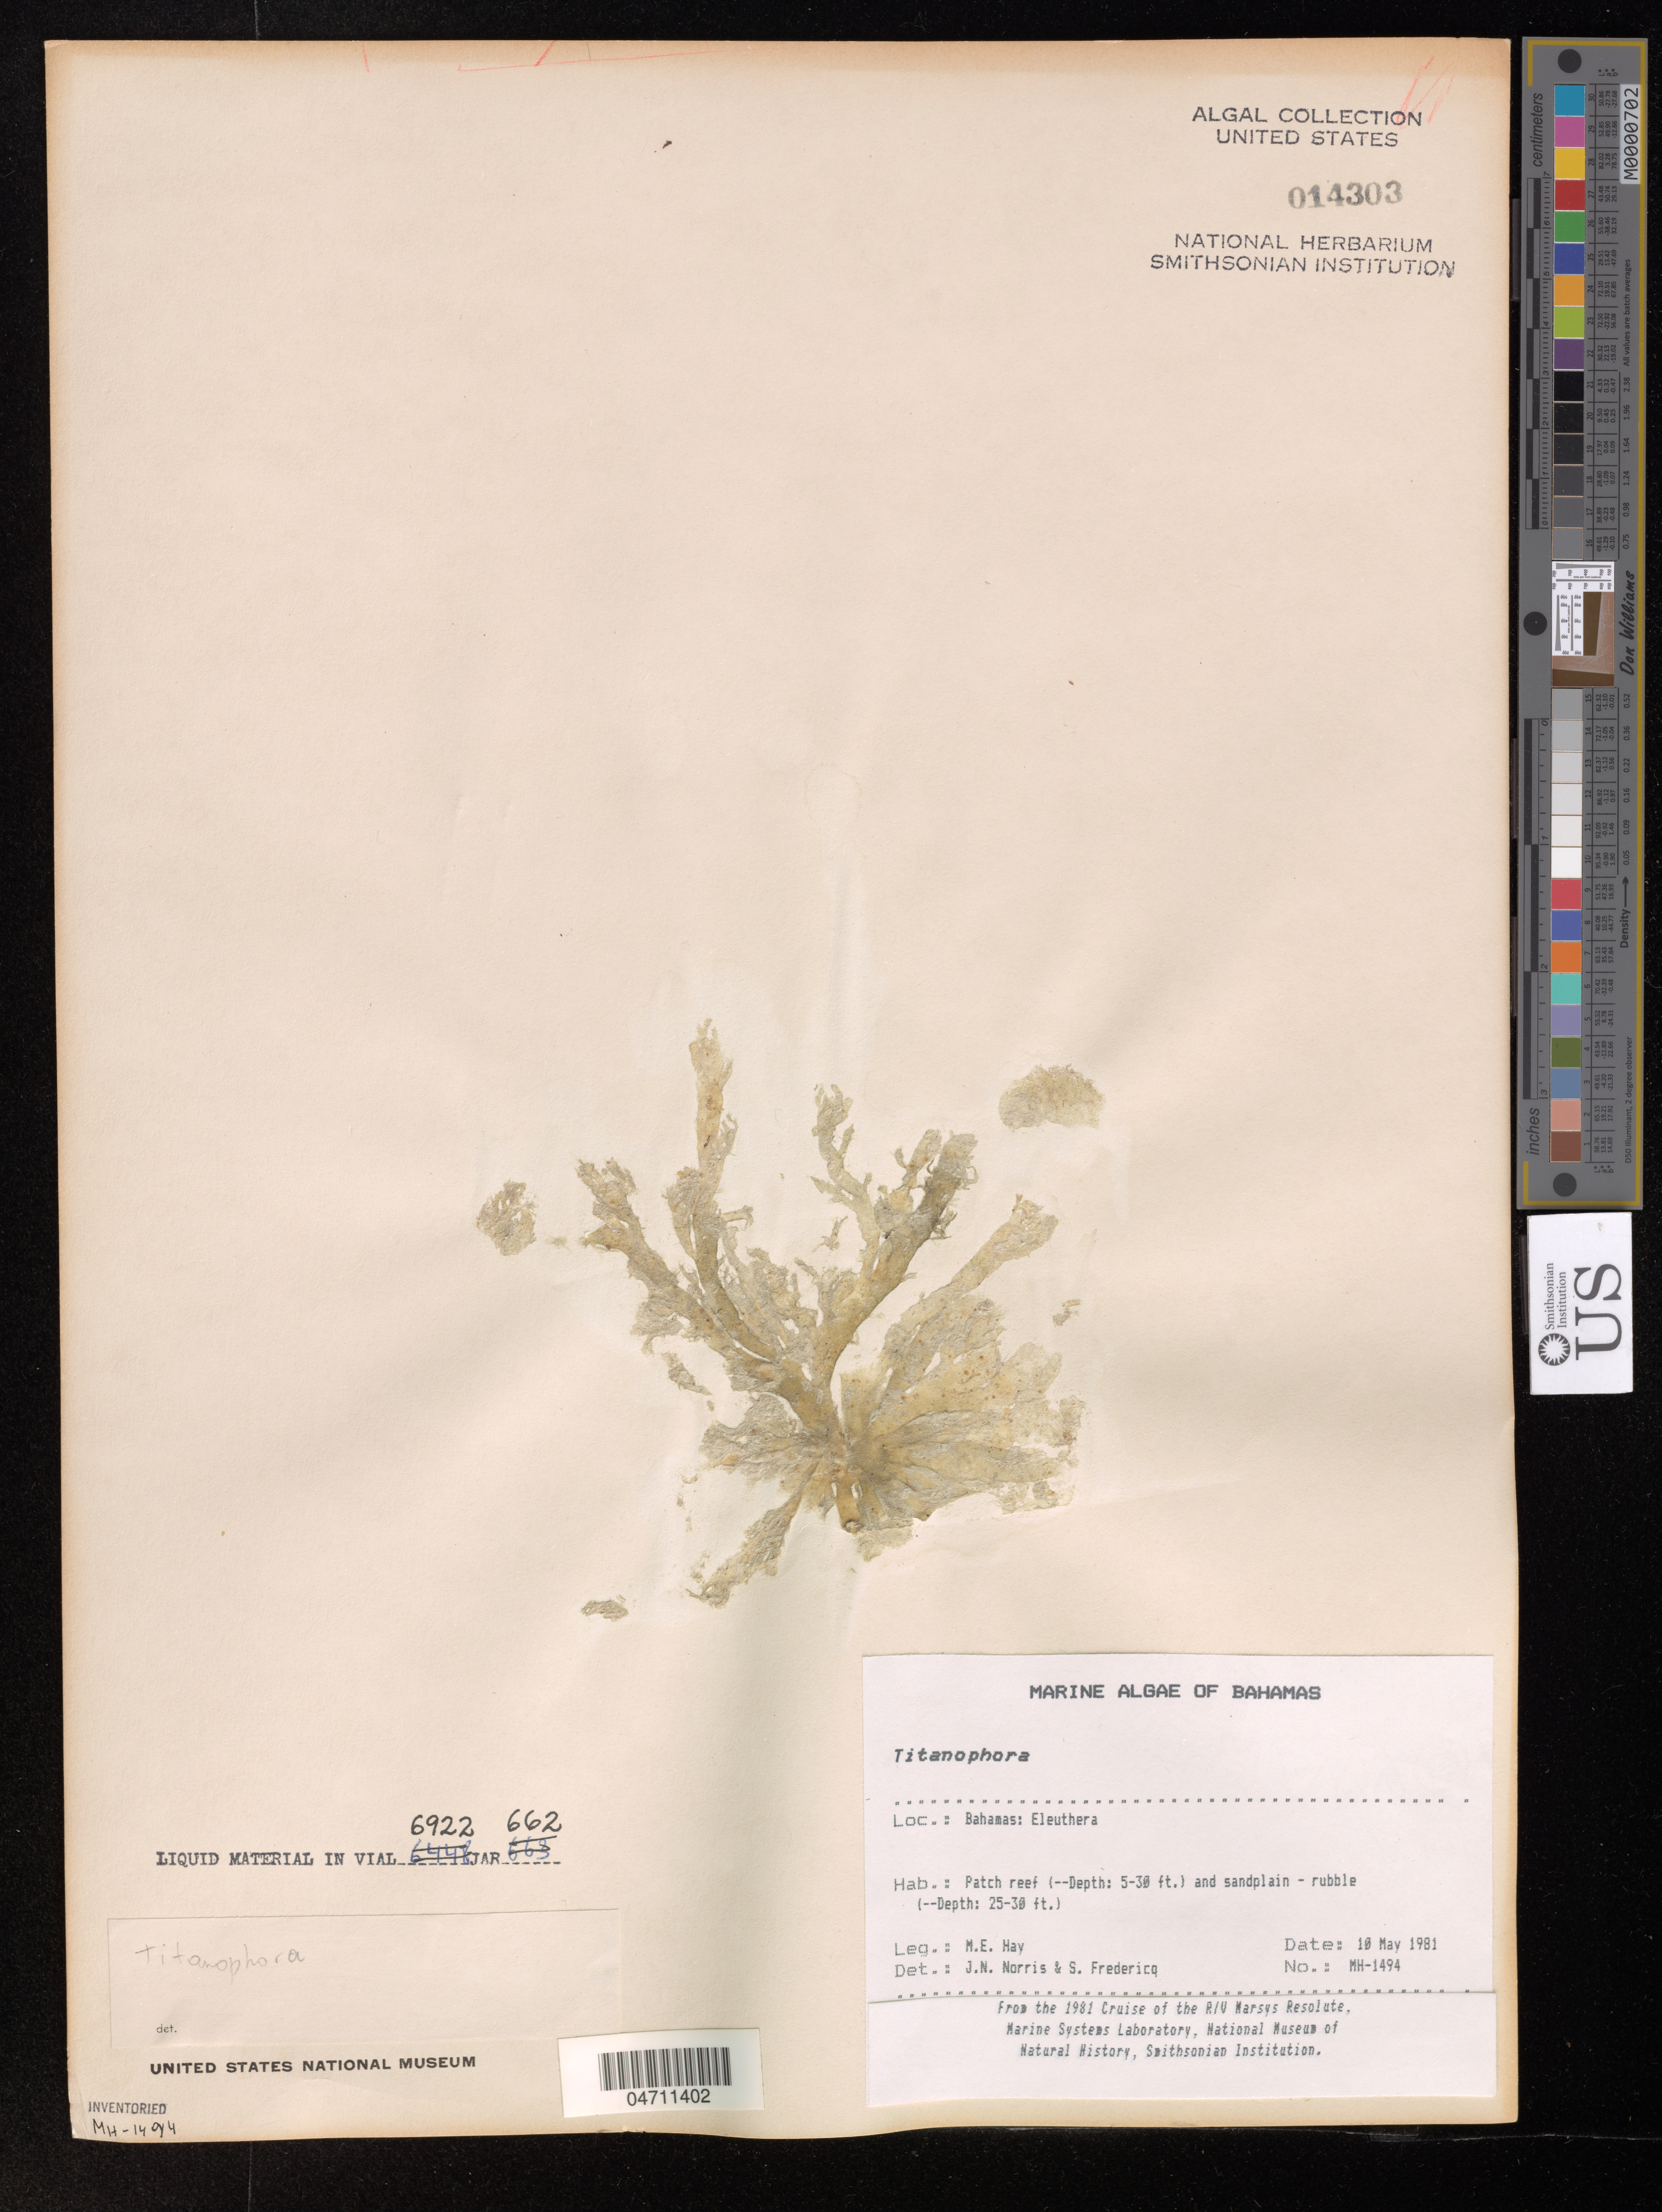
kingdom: Plantae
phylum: Rhodophyta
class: Florideophyceae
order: Nemastomatales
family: Schizymeniaceae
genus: Titanophora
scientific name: Titanophora sp.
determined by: Norris, J. N.; Fredericq, S.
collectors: M. E. Hay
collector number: MEH-1494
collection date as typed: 10 May 1981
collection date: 1981-05-10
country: Bahamas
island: Eleuthera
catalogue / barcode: US 14303